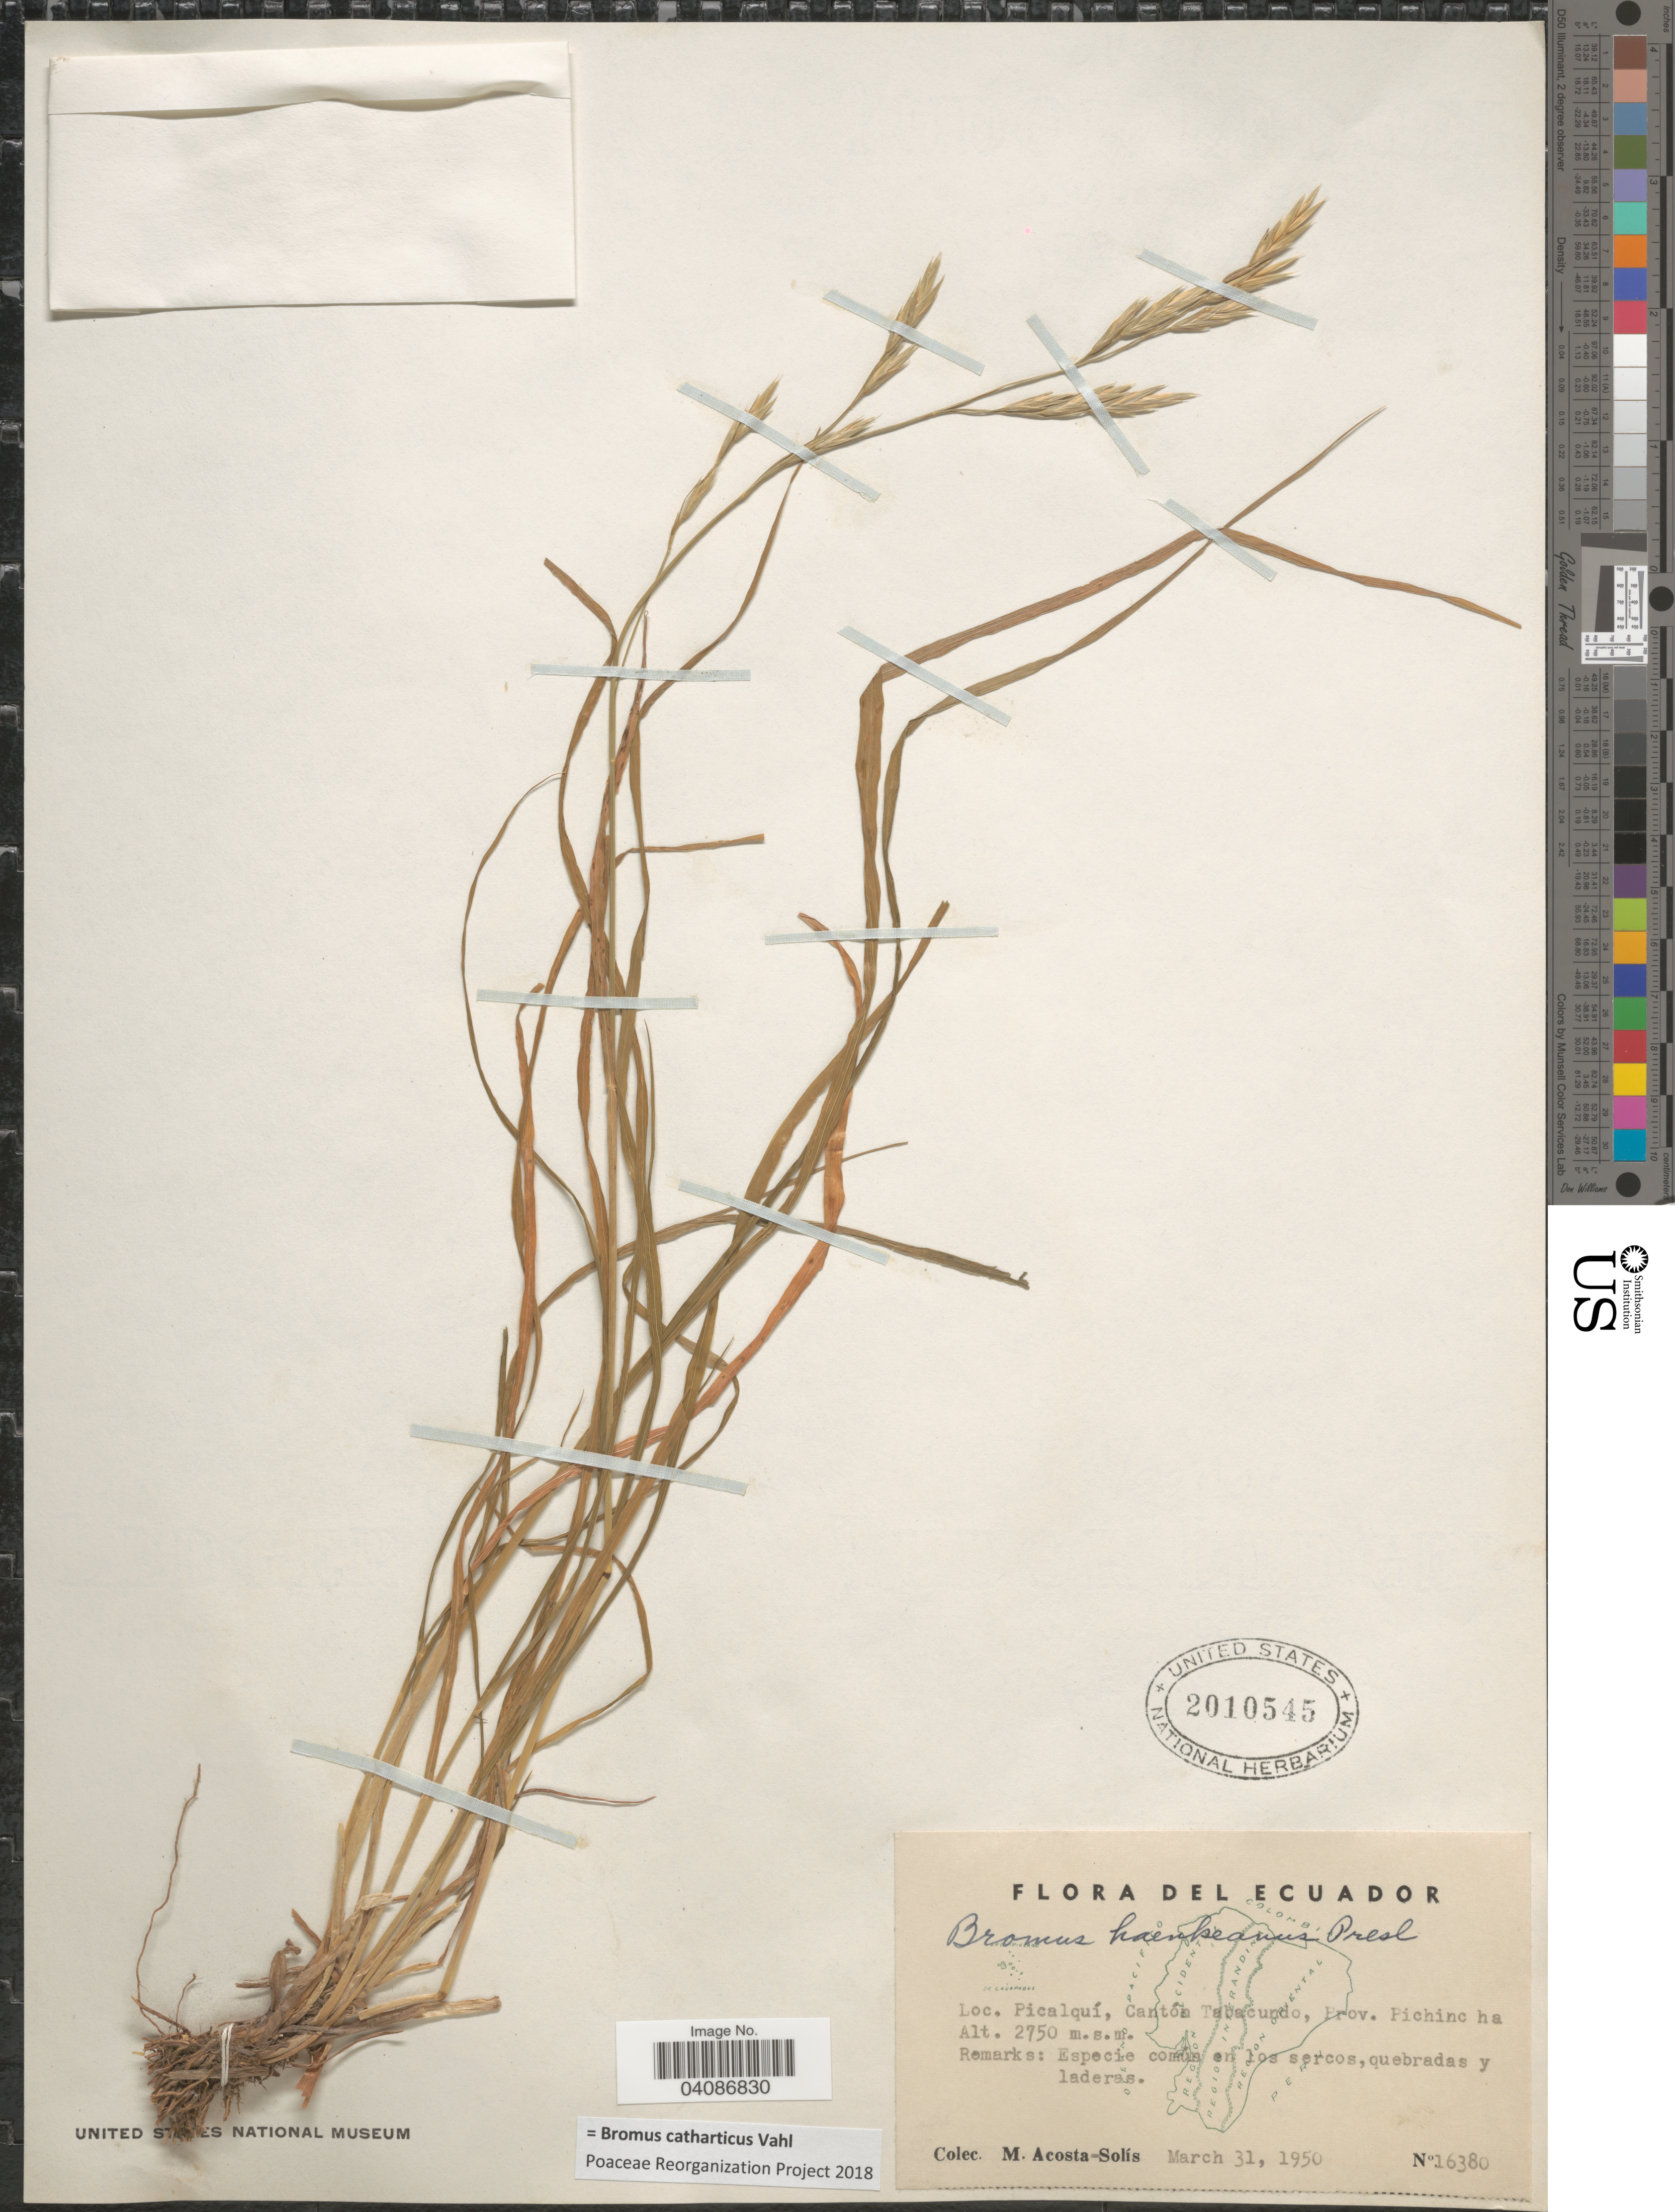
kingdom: Plantae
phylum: Tracheophyta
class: Liliopsida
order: Poales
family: Poaceae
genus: Bromus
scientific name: Bromus catharticus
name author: Vahl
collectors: M. Acosta Solis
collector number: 16380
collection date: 1950-03-31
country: Ecuador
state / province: Pichincha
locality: Picalquí, Cantón Tabacundo.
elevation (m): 2750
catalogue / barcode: US 2010545